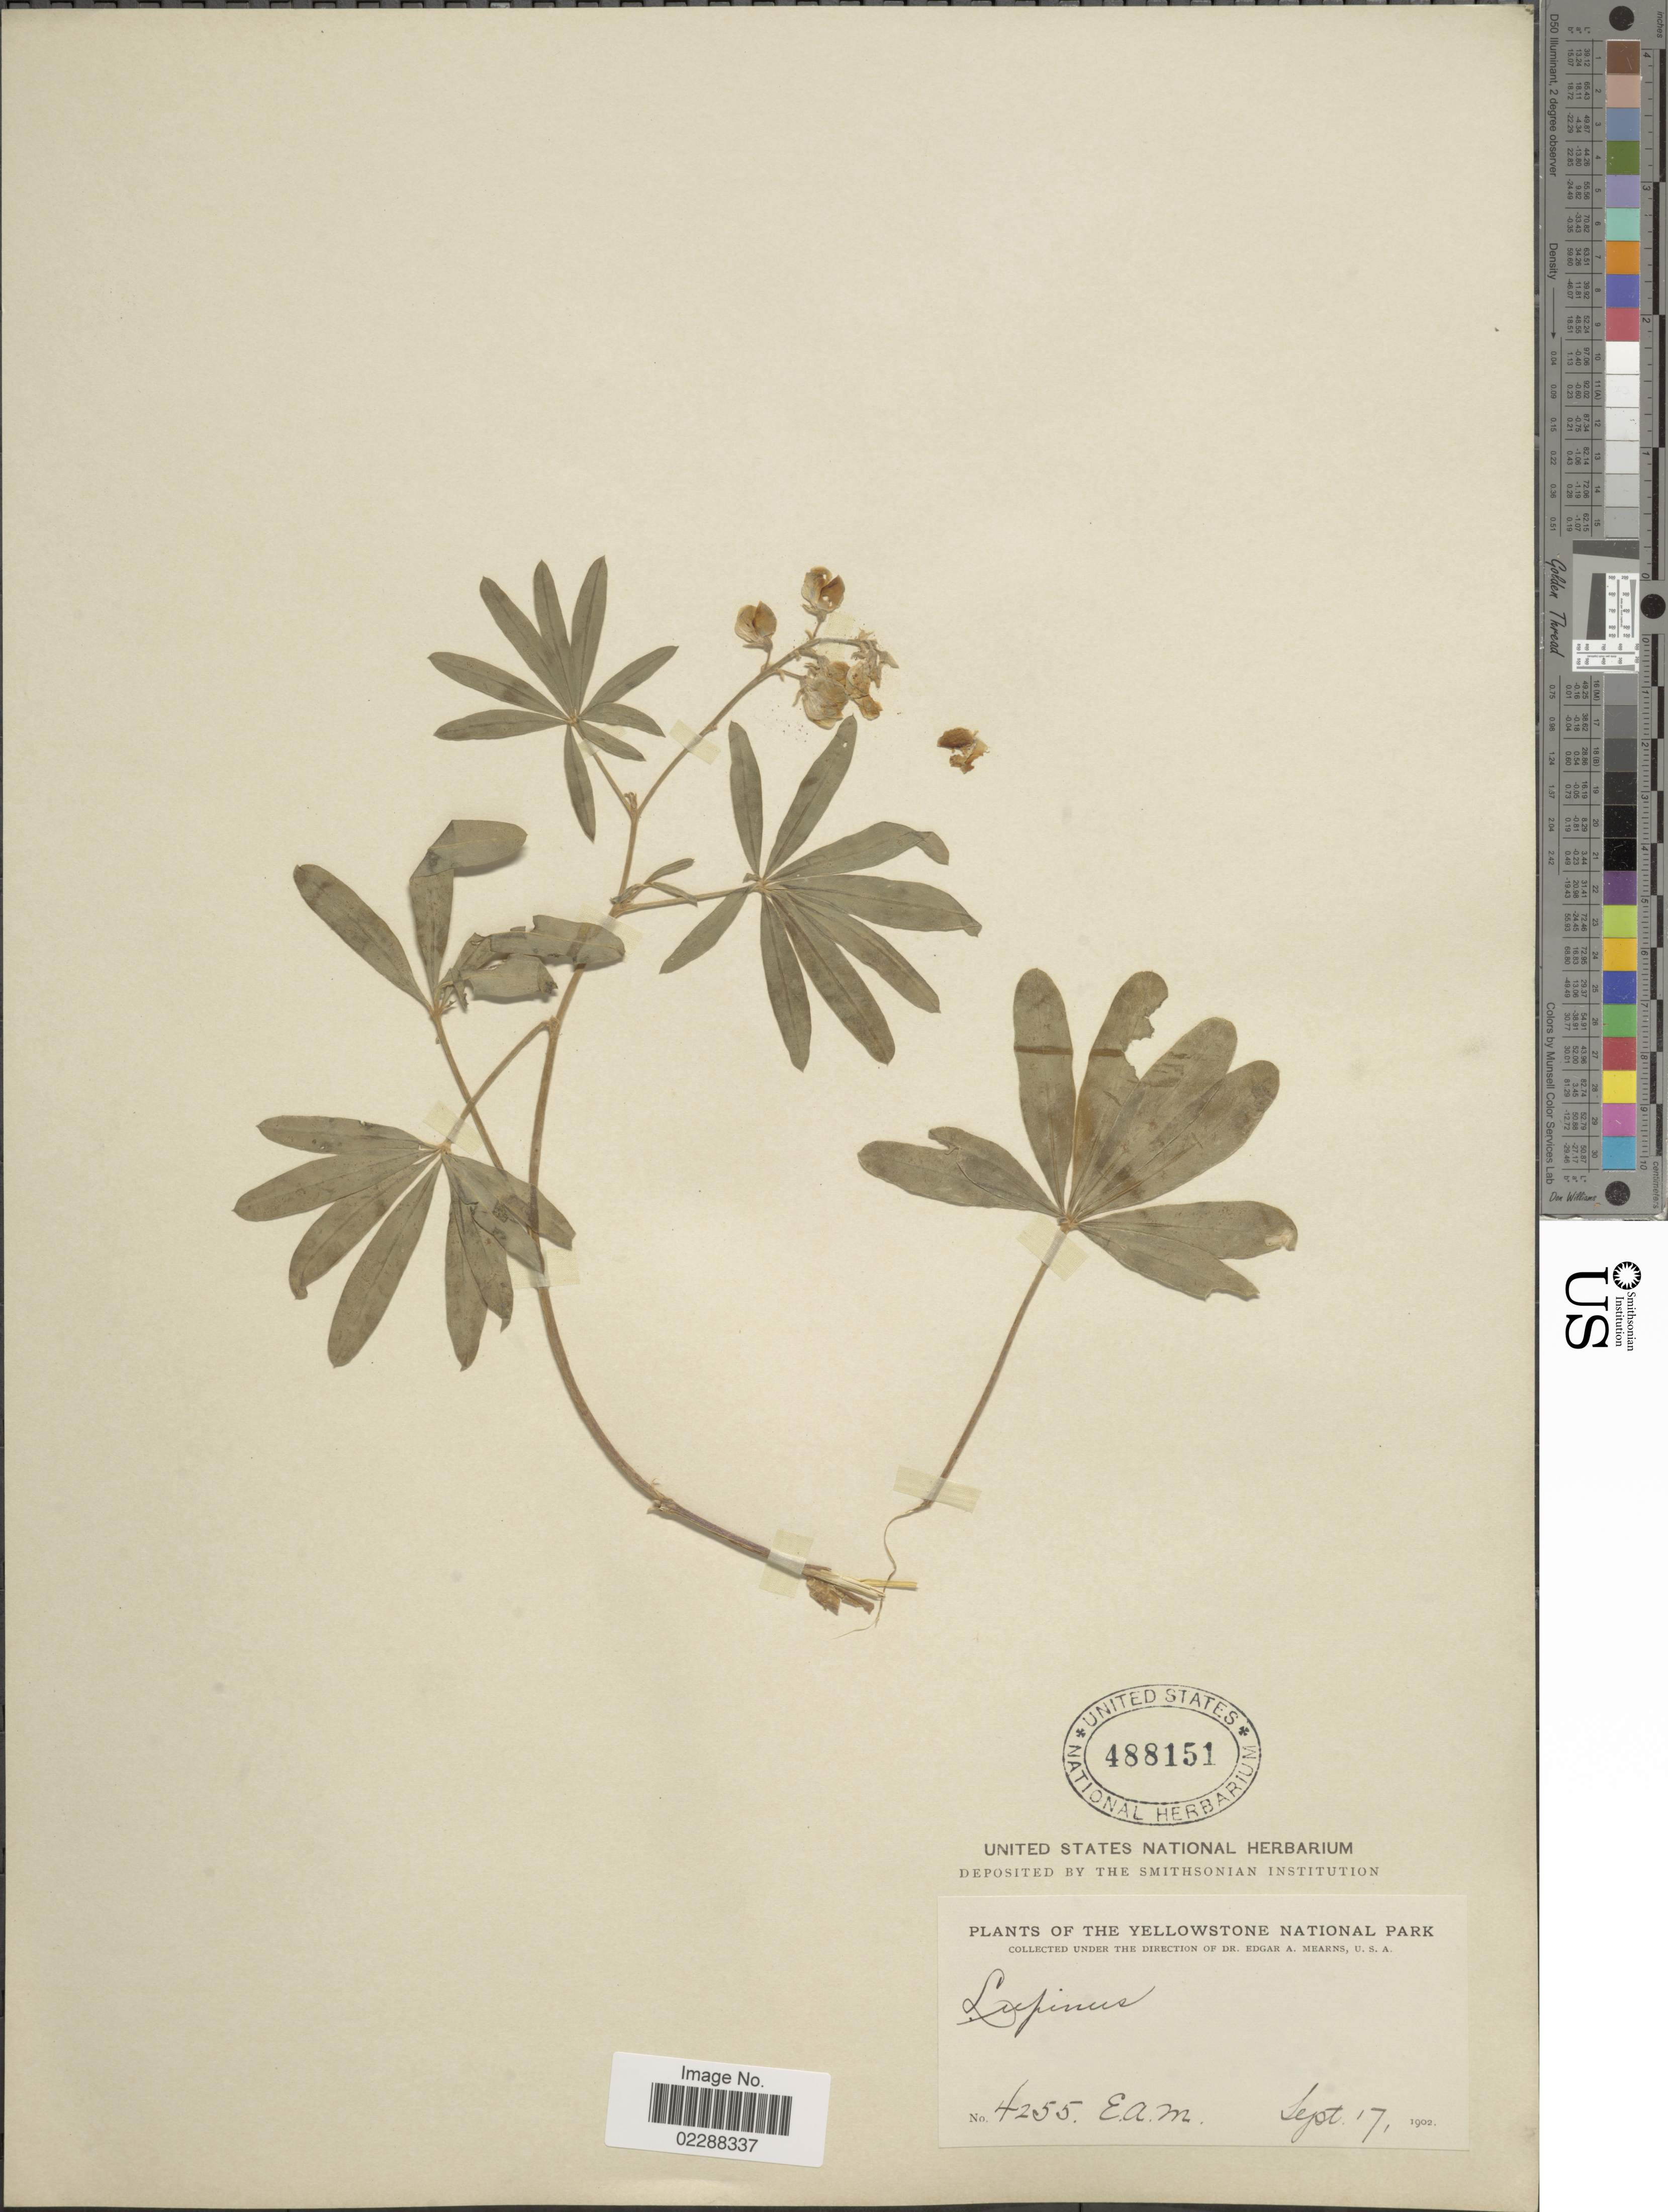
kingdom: Plantae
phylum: Tracheophyta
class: Magnoliopsida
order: Fabales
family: Fabaceae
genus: Lupinus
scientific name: Lupinus sp.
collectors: E. A. Mearns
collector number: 4255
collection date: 1902-09-17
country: United States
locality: The Yellowstone National Park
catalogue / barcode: US 488151